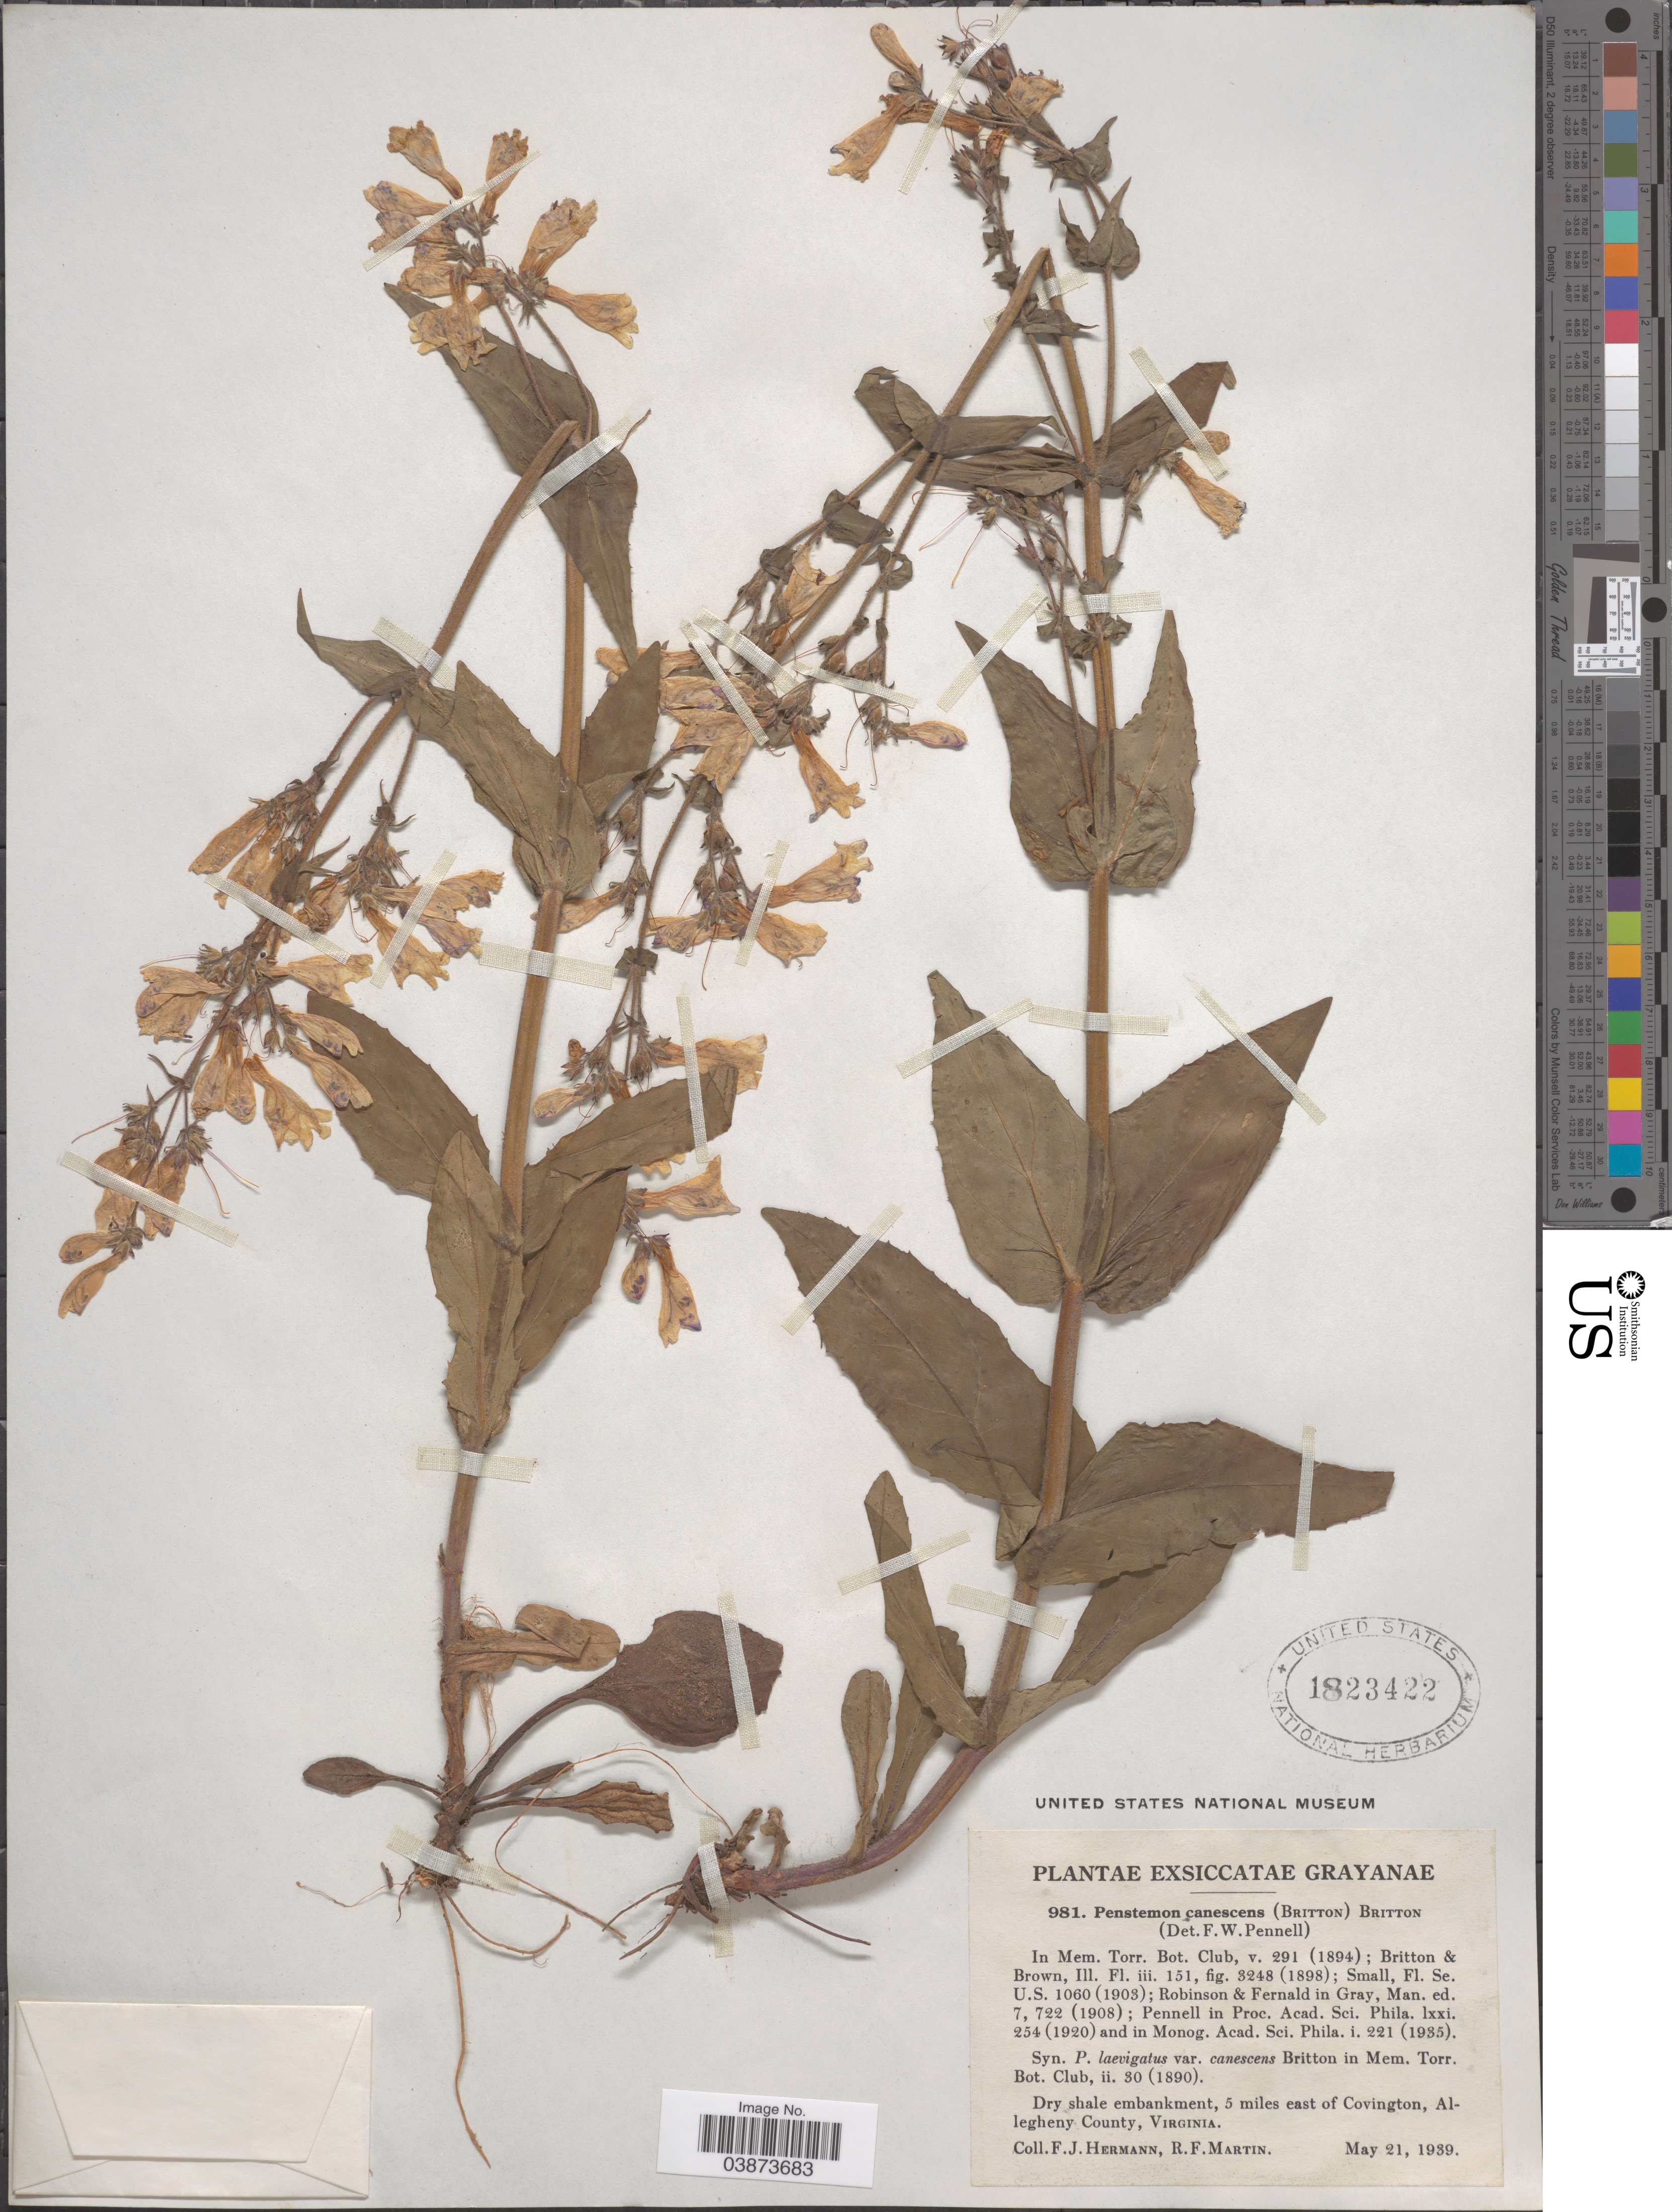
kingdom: Plantae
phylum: Tracheophyta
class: Magnoliopsida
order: Lamiales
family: Plantaginaceae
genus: Penstemon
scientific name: Penstemon canescens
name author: L.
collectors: F. J. Hermann & R. F. Martin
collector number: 981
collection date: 1939-05-21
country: United States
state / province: Virginia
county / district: Alleghany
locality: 5 miles east of Covington, Allegheny County.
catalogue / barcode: US 1823422